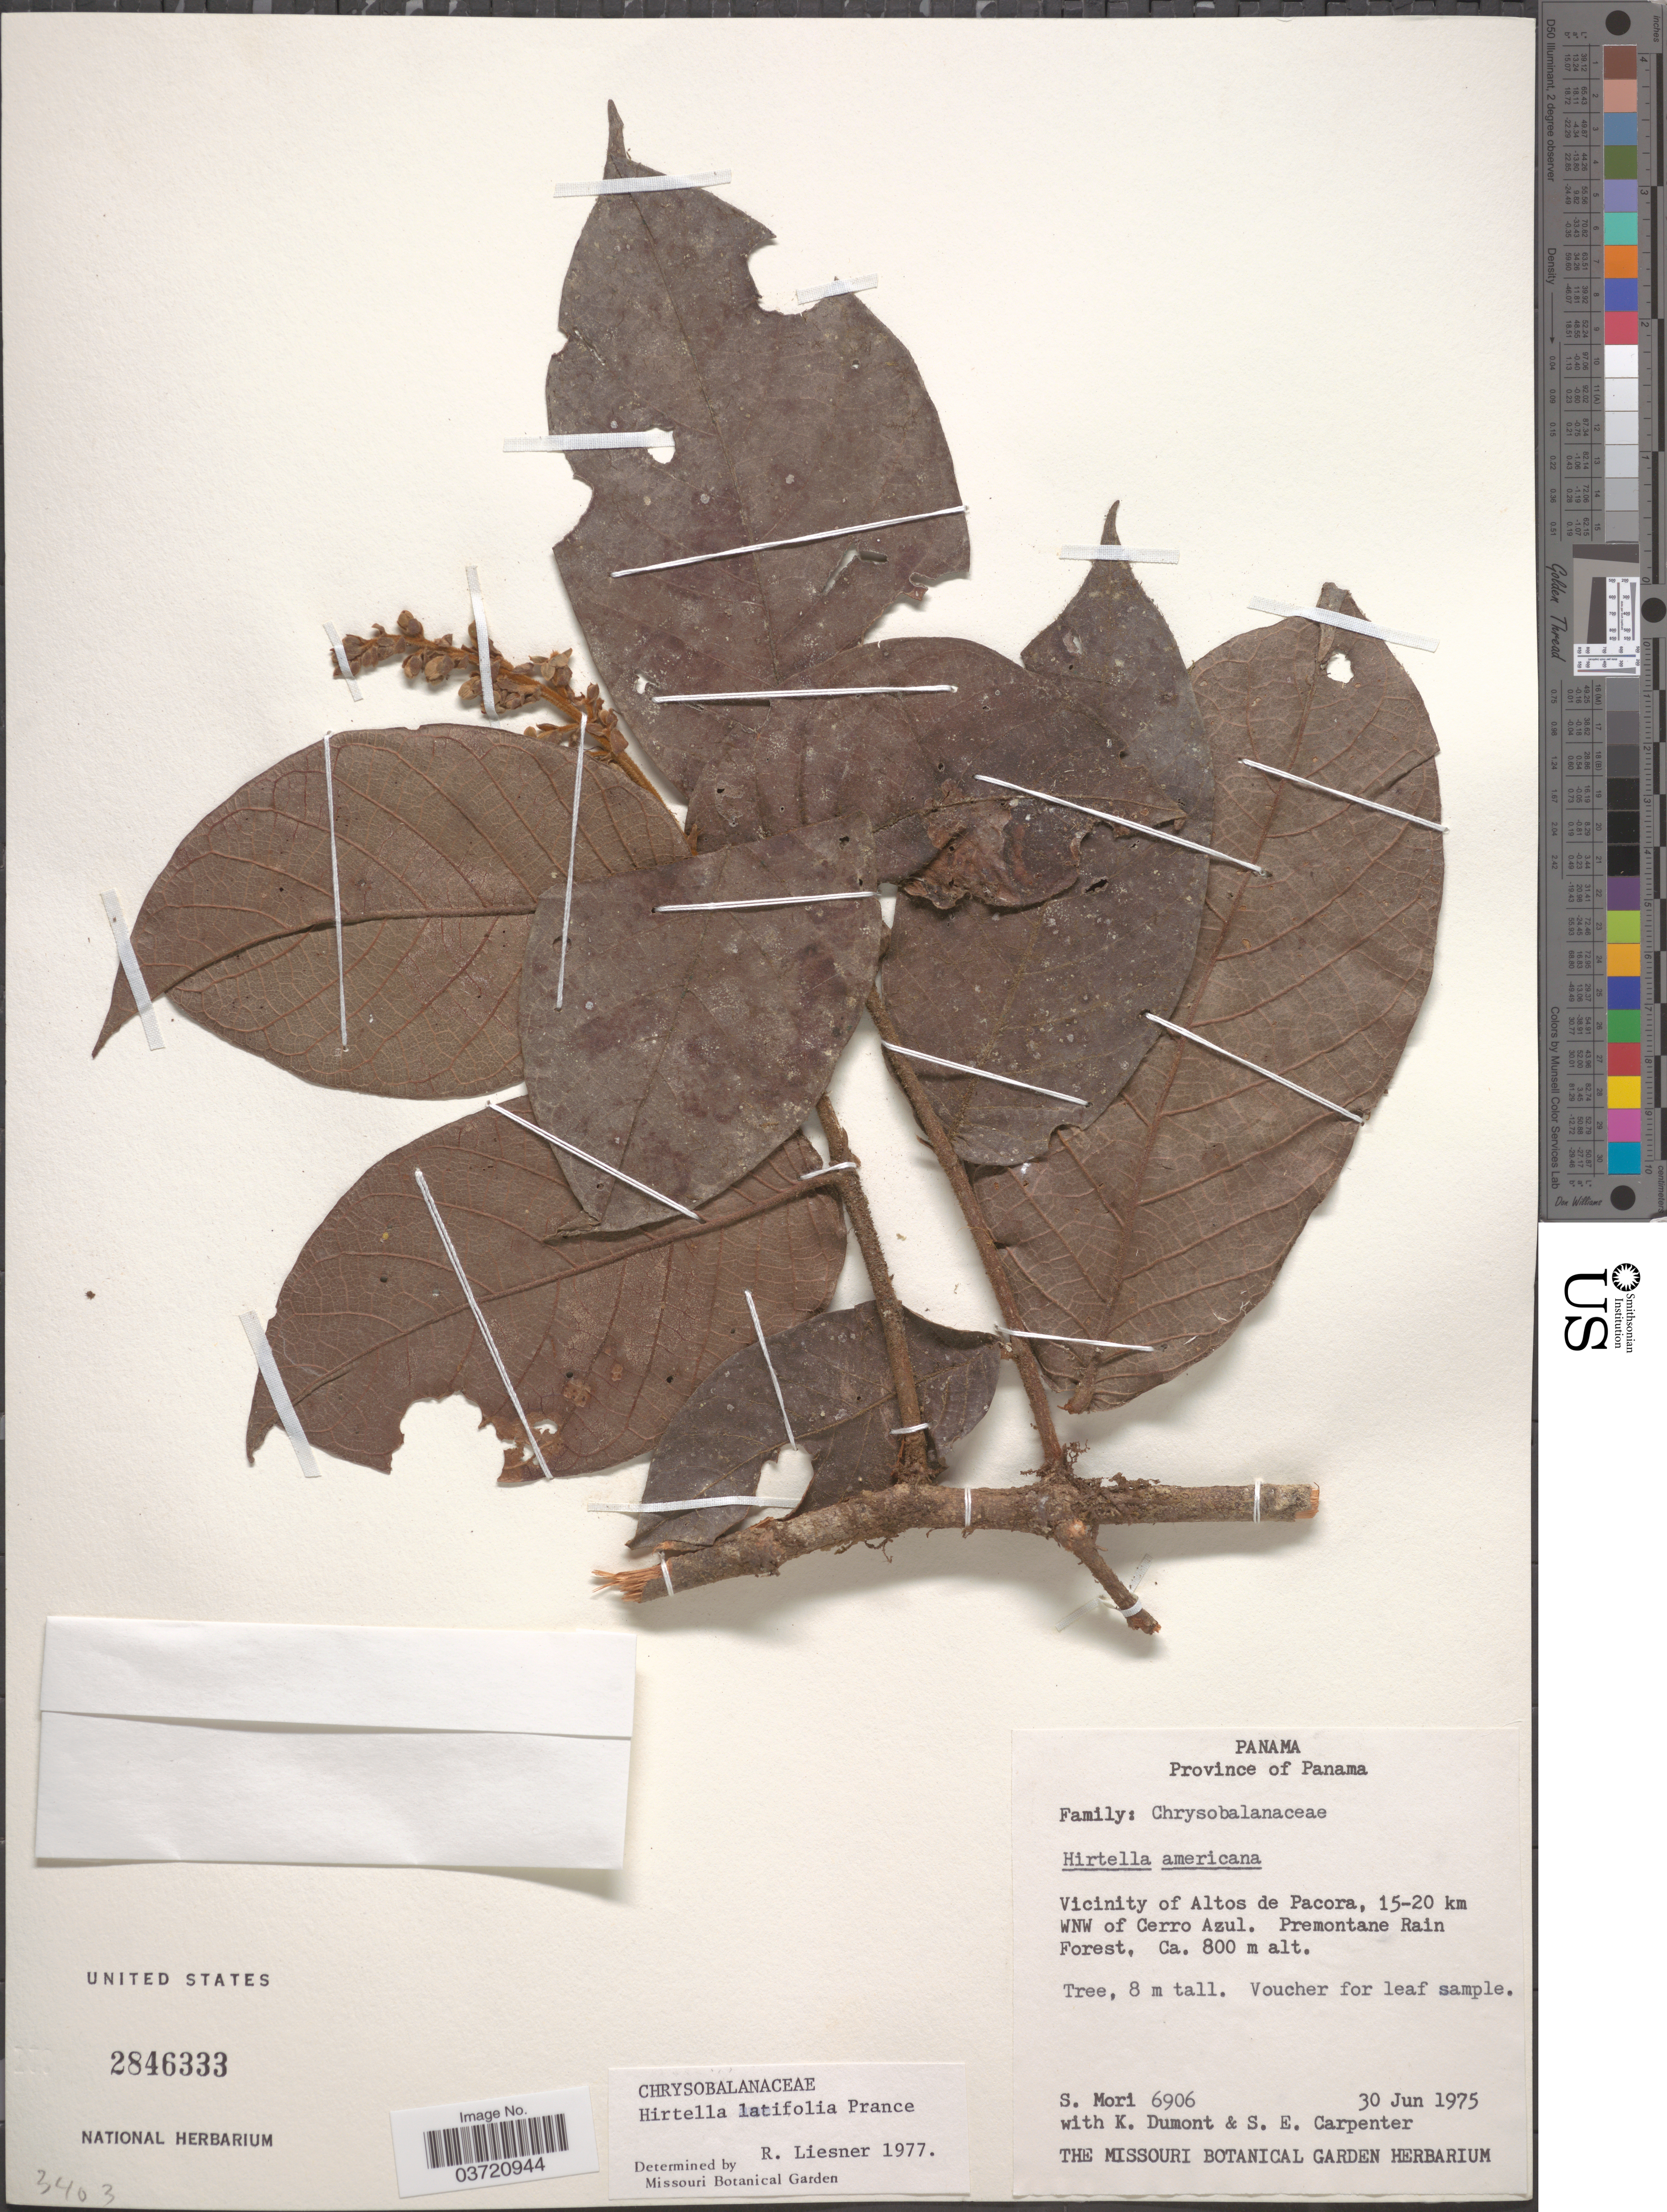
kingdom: Plantae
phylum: Tracheophyta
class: Magnoliopsida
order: Malpighiales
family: Chrysobalanaceae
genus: Hirtella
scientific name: Hirtella latifolia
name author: Prance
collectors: S. Mori, K. P. Dumont & S. Carpenter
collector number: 6906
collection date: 1975-06-30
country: Panama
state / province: Panamá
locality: Vicinity of Altos de Pacora, 15-20 km WNW of Cerro Azul. Premontane Rain Forest.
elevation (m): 800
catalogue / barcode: US 2846333